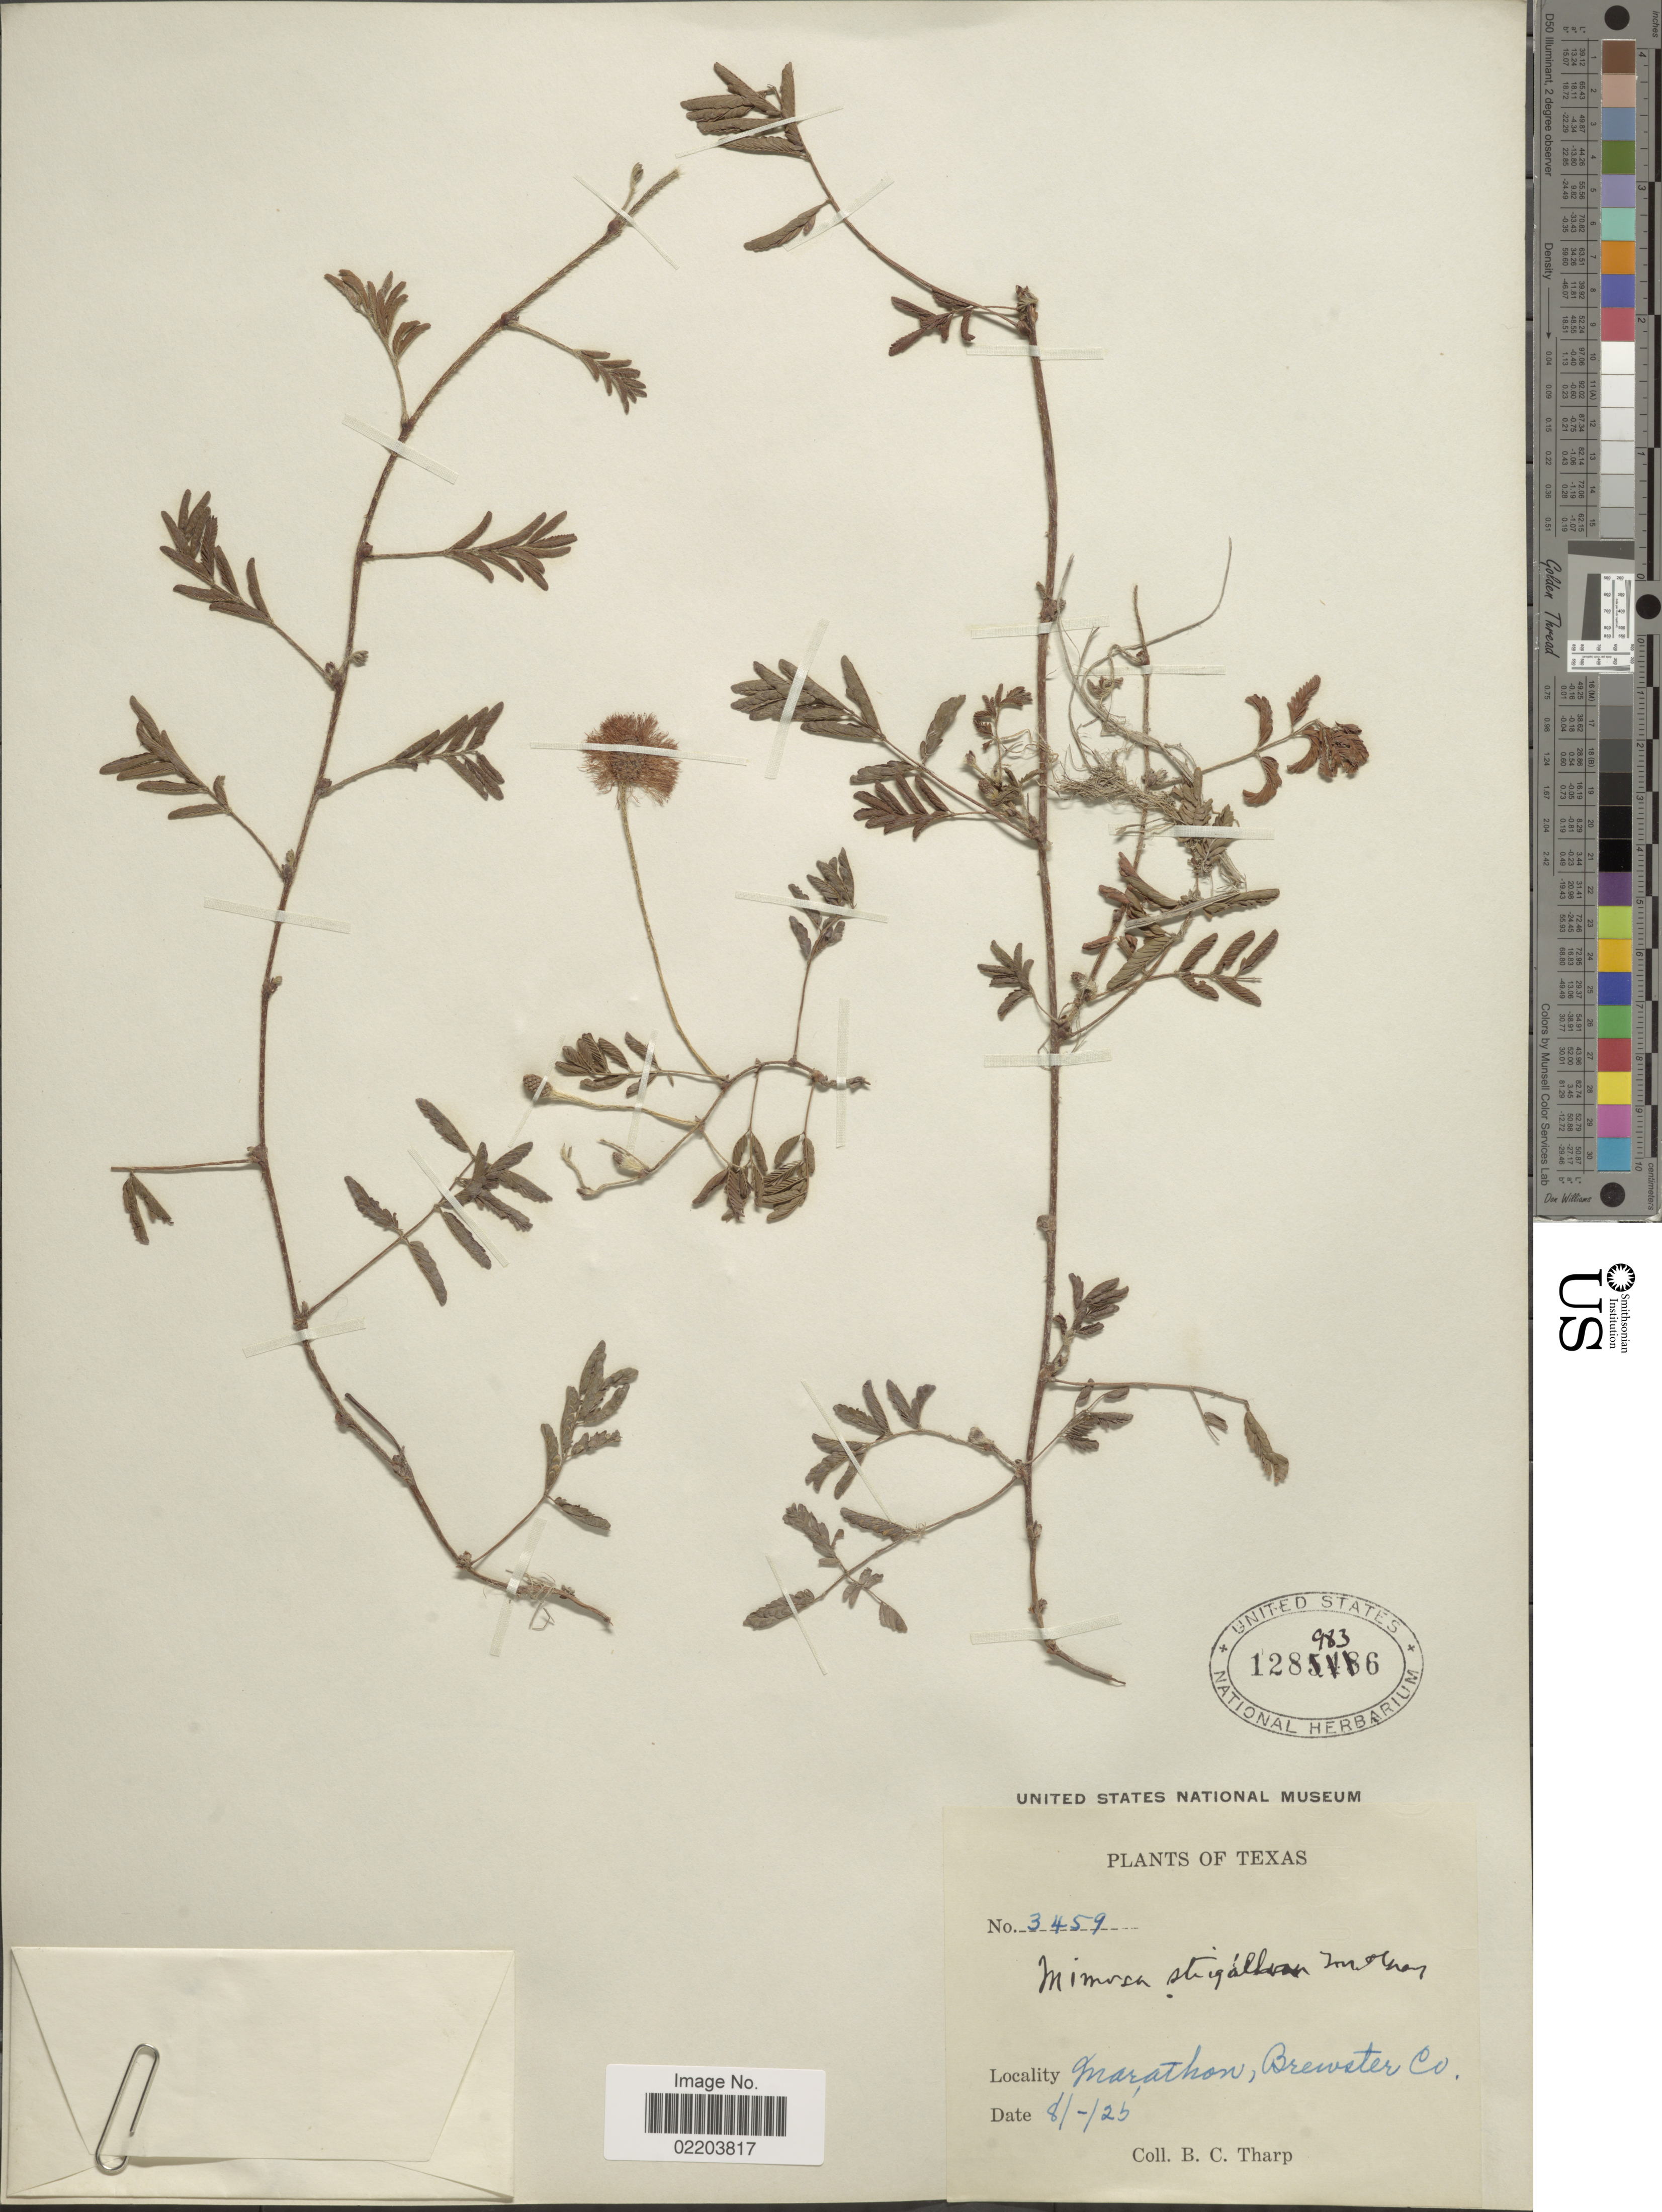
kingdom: Plantae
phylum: Tracheophyta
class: Magnoliopsida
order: Fabales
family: Fabaceae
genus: Mimosa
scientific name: Mimosa strigillosa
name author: Torr. & A. Gray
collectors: B. C. Tharp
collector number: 3459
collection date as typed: Transcribed d/m/y: 8//25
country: United States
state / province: Texas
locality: Marathon, Brewster Co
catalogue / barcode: US 128983